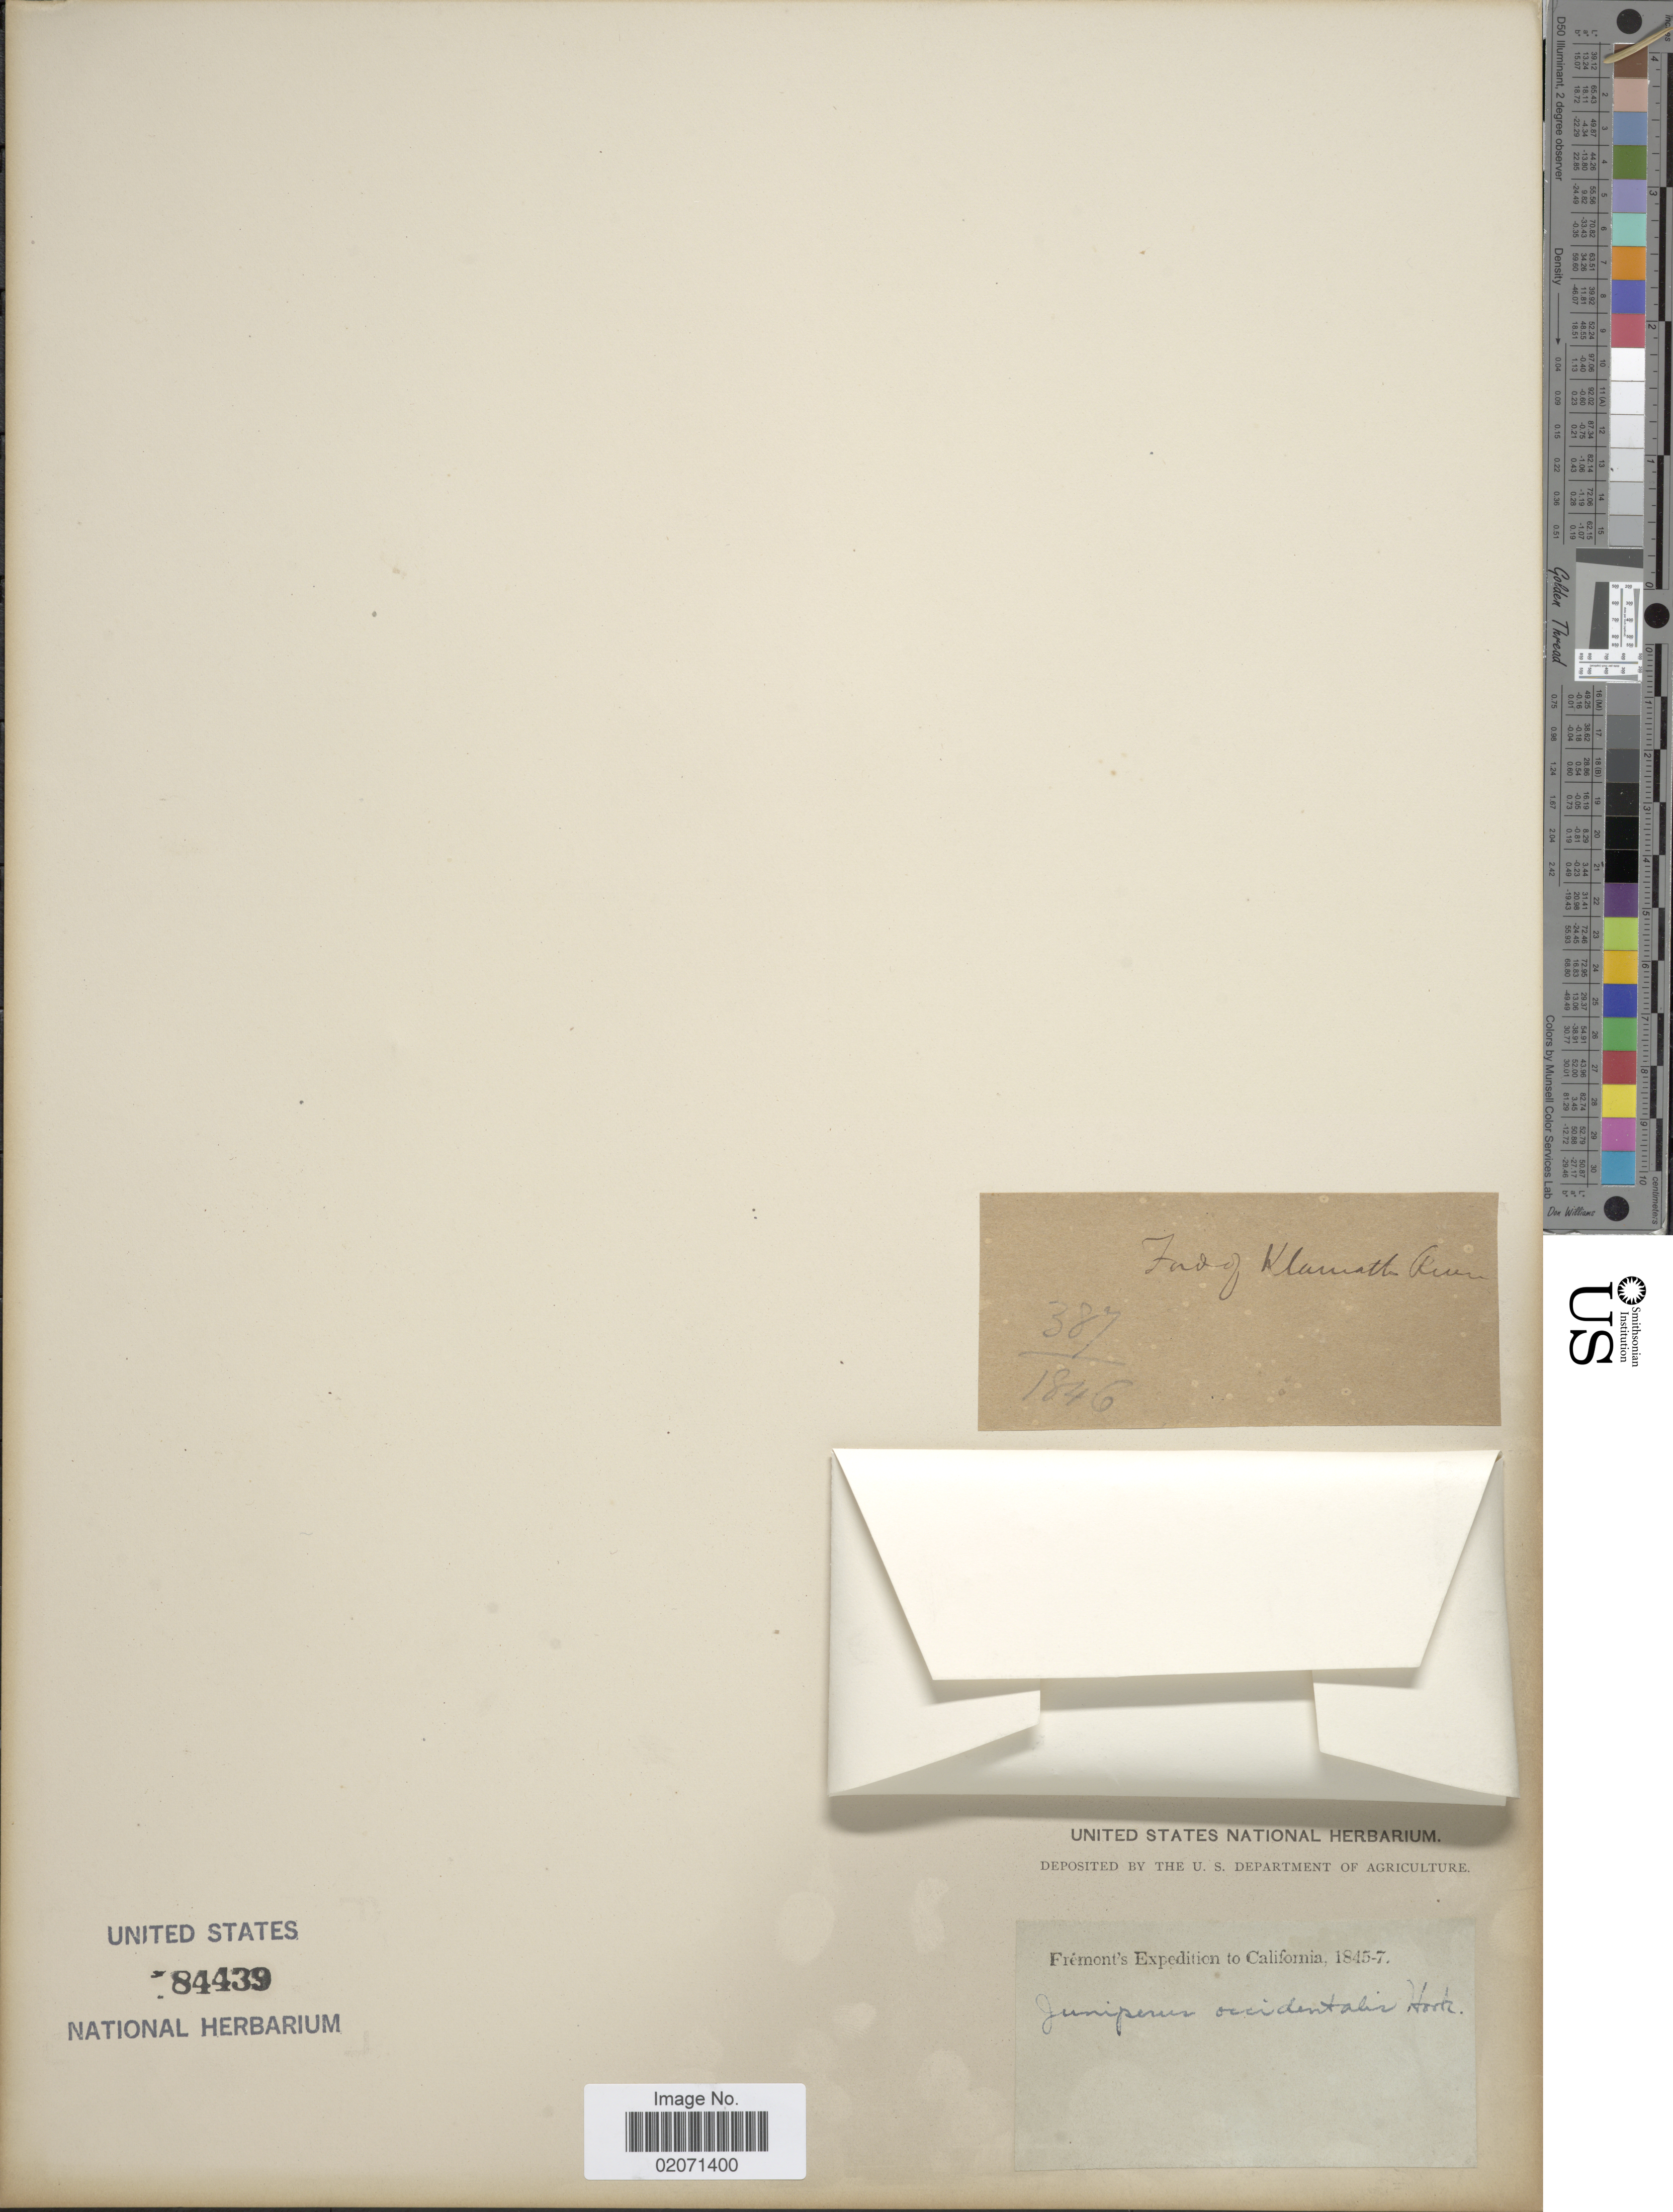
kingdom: Plantae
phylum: Tracheophyta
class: Pinopsida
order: Pinales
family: Cupressaceae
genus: Juniperus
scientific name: Juniperus occidentalis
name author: Hook.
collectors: Fremont Exped.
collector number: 387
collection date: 1846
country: United States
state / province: California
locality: Ford of Klamath River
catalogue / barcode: US 84439